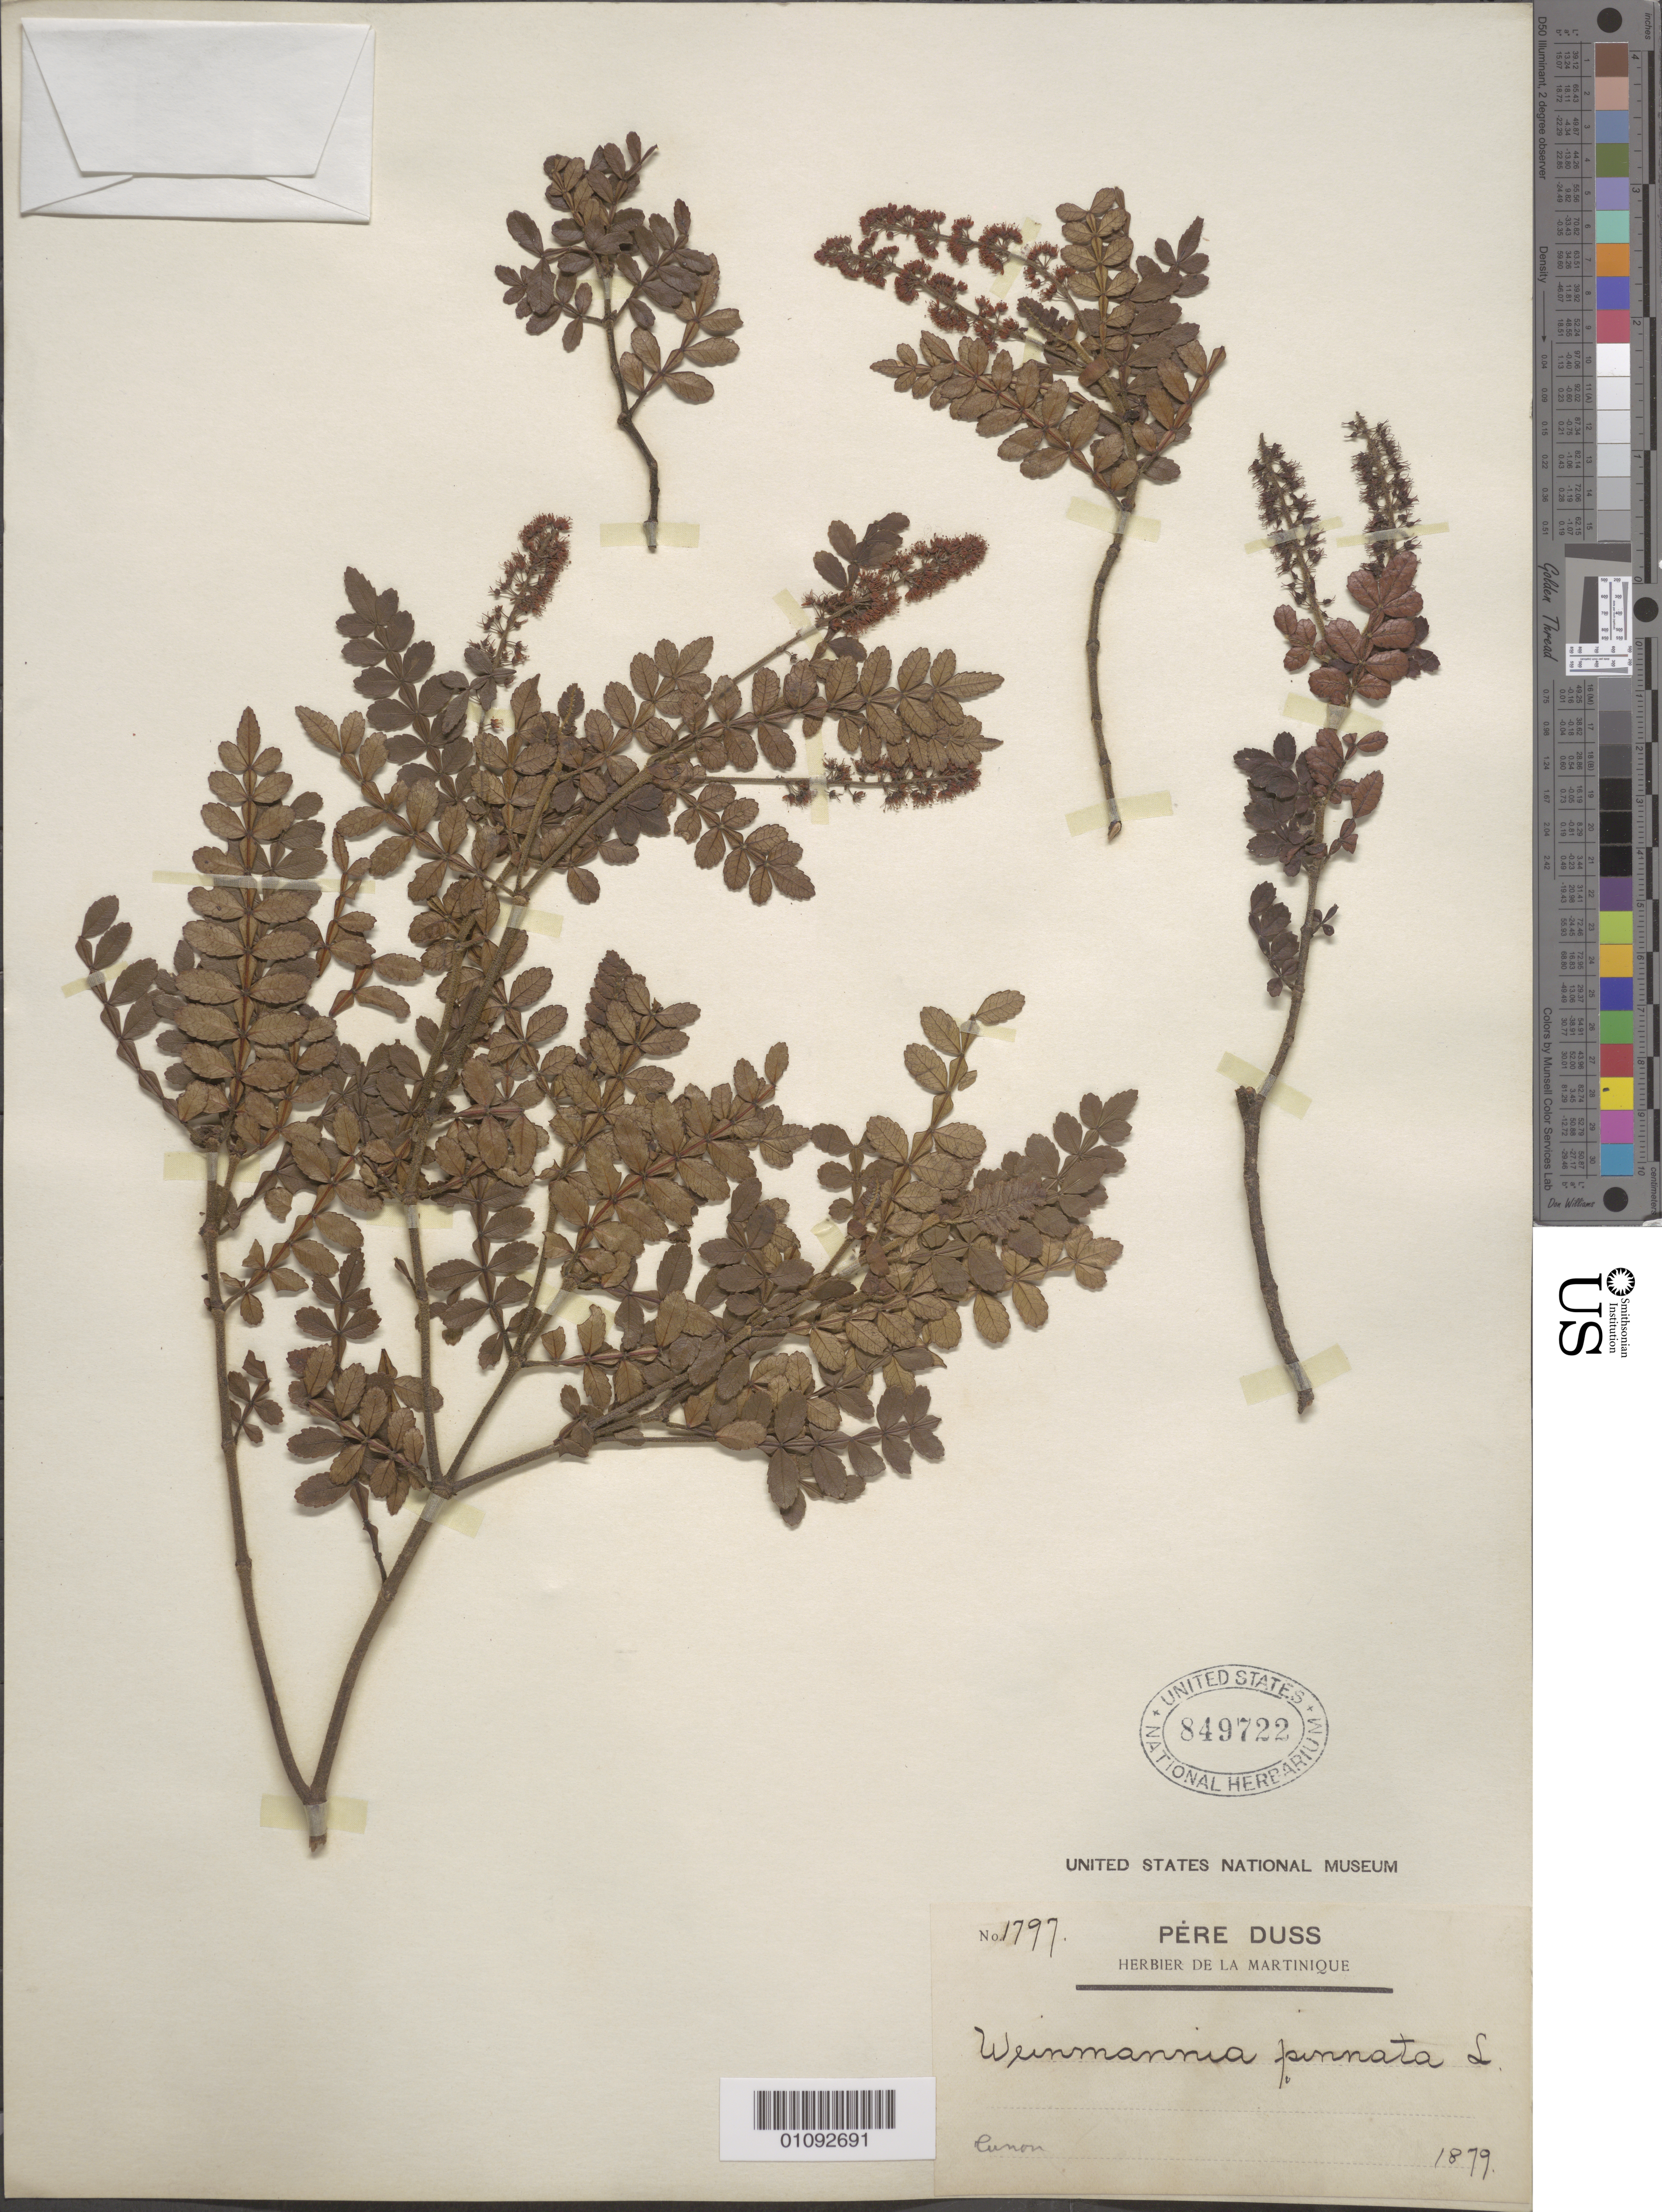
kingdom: Plantae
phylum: Tracheophyta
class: Magnoliopsida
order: Oxalidales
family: Cunoniaceae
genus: Weinmannia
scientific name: Weinmannia pinnata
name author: L.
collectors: Père Duss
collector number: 1797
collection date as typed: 1879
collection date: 1879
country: Martinique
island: Martinique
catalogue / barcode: US 849722